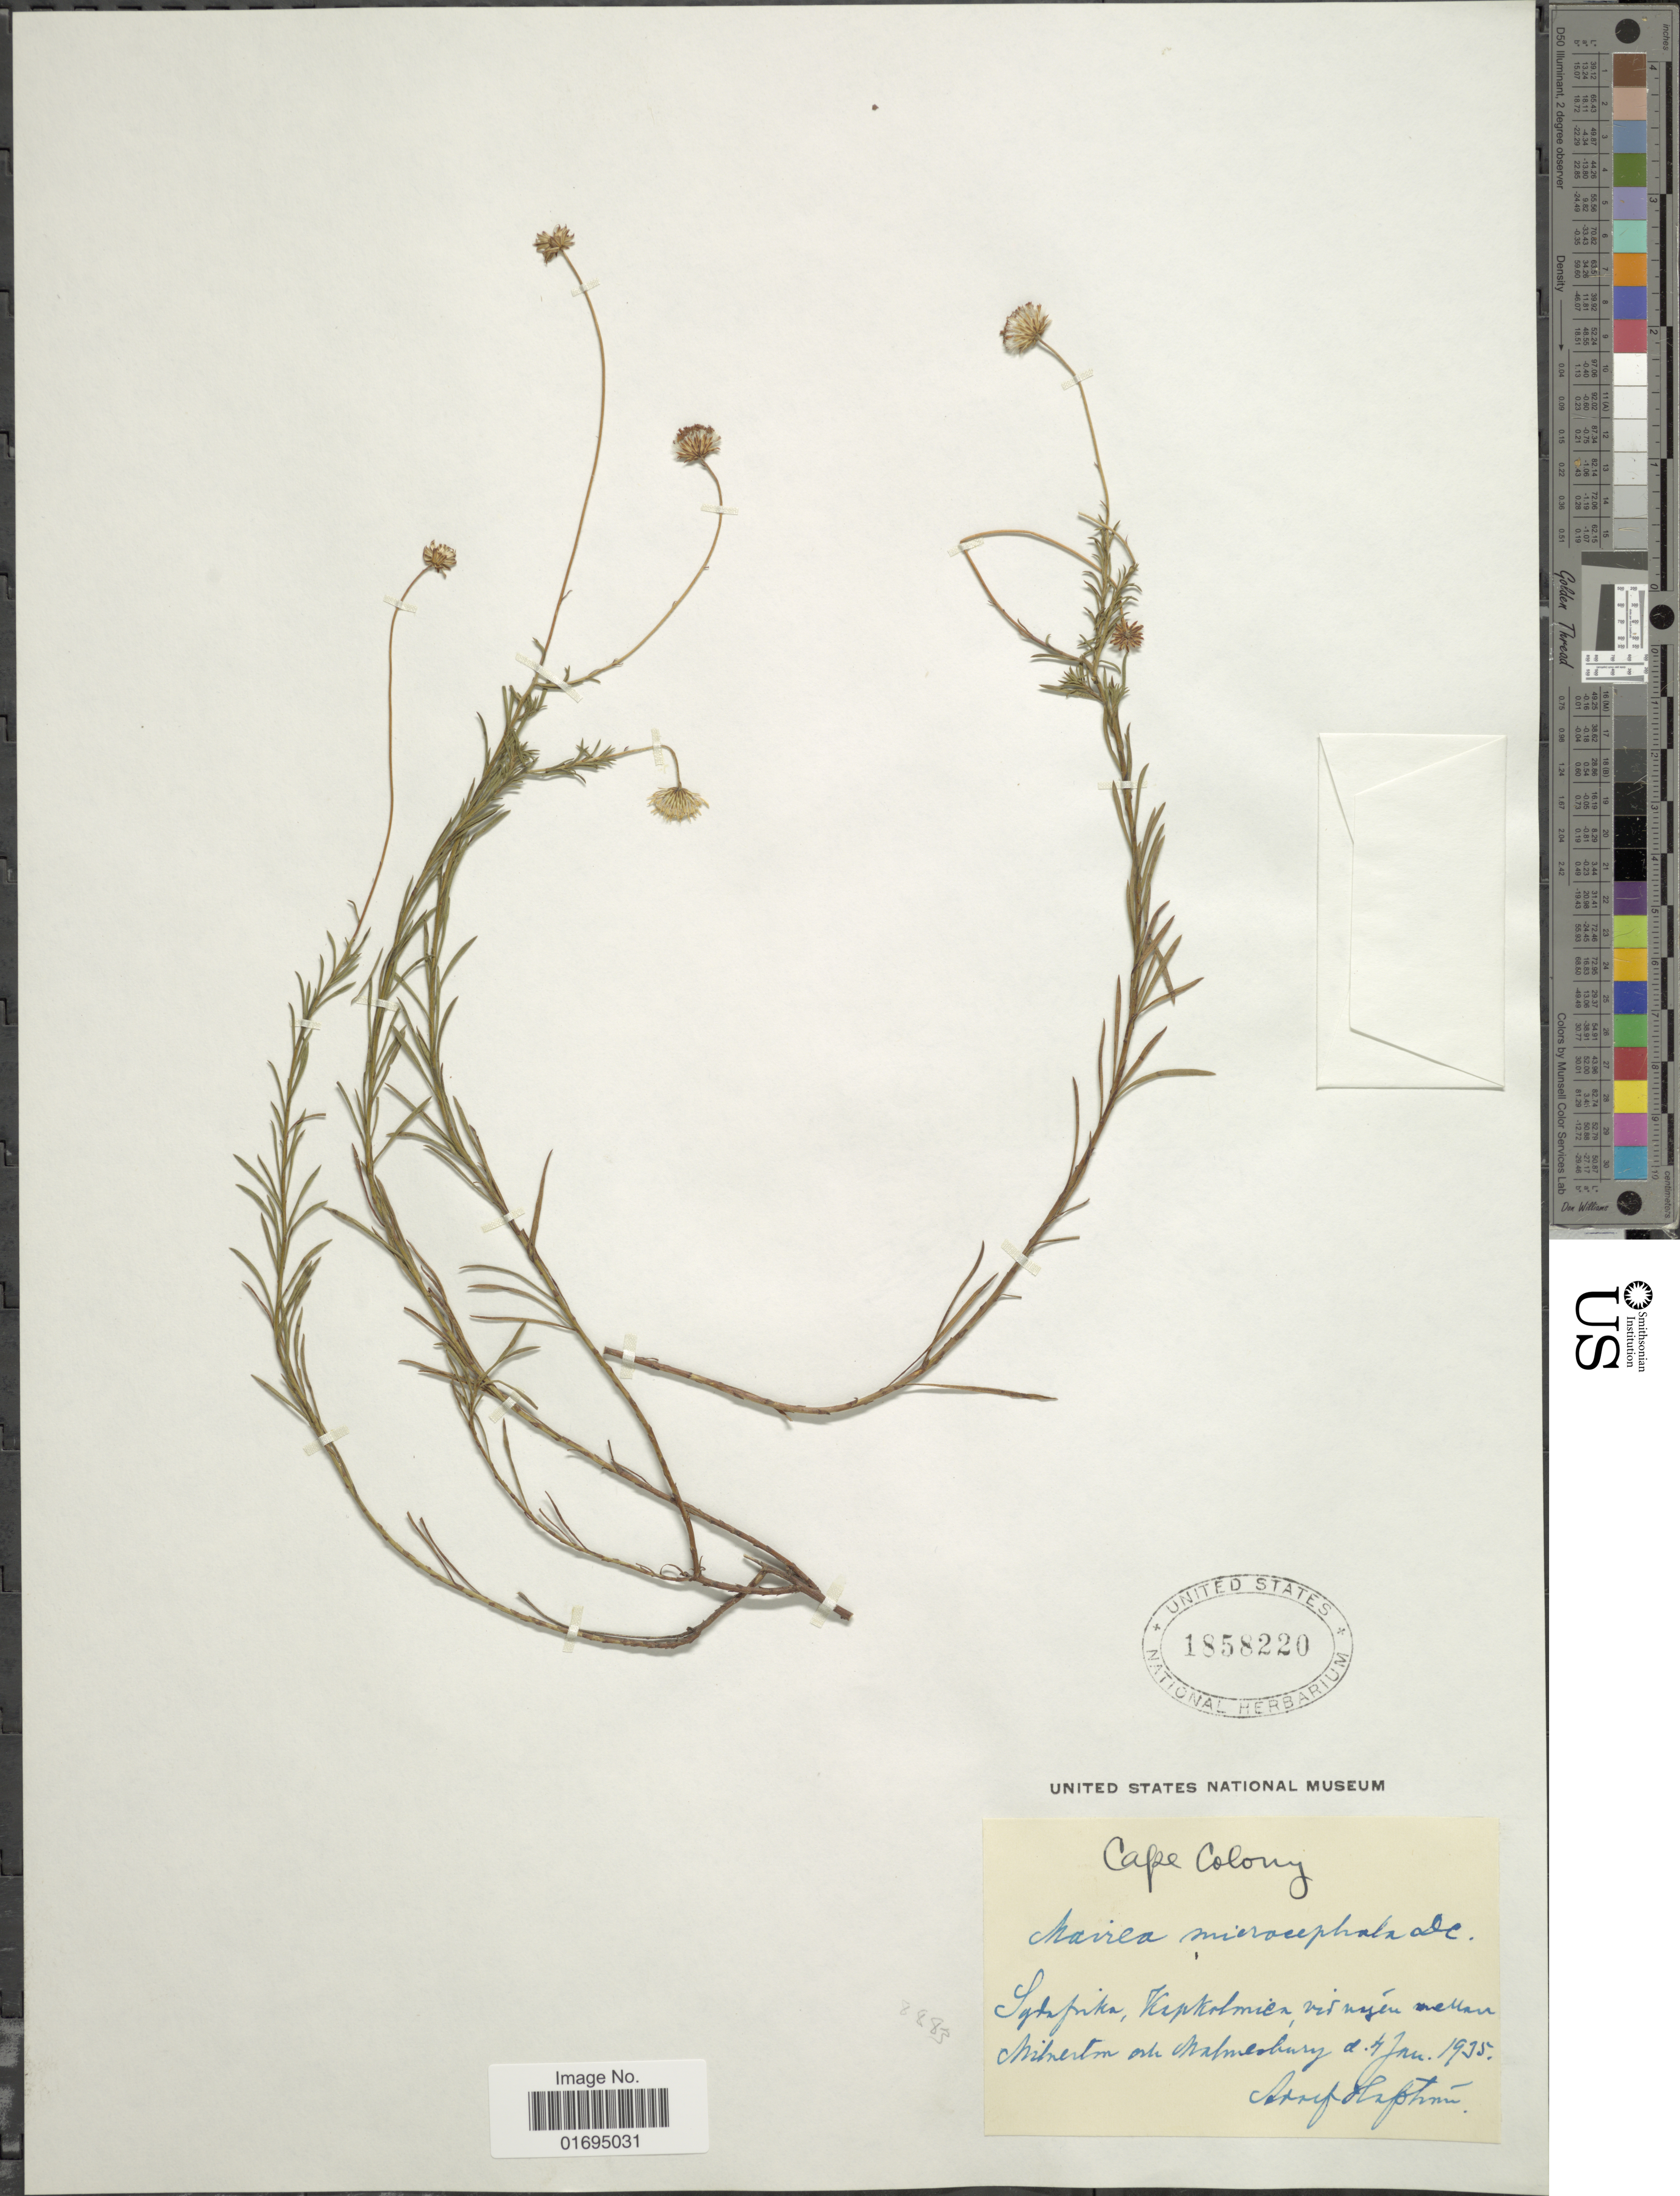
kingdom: Plantae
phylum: Tracheophyta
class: Magnoliopsida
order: Asterales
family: Asteraceae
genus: Zyrphelis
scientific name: Zyrphelis microcephala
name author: (Less.) Nees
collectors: A. Hafström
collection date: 1935-06-04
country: South Africa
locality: Cape Colony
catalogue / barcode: US 1858220